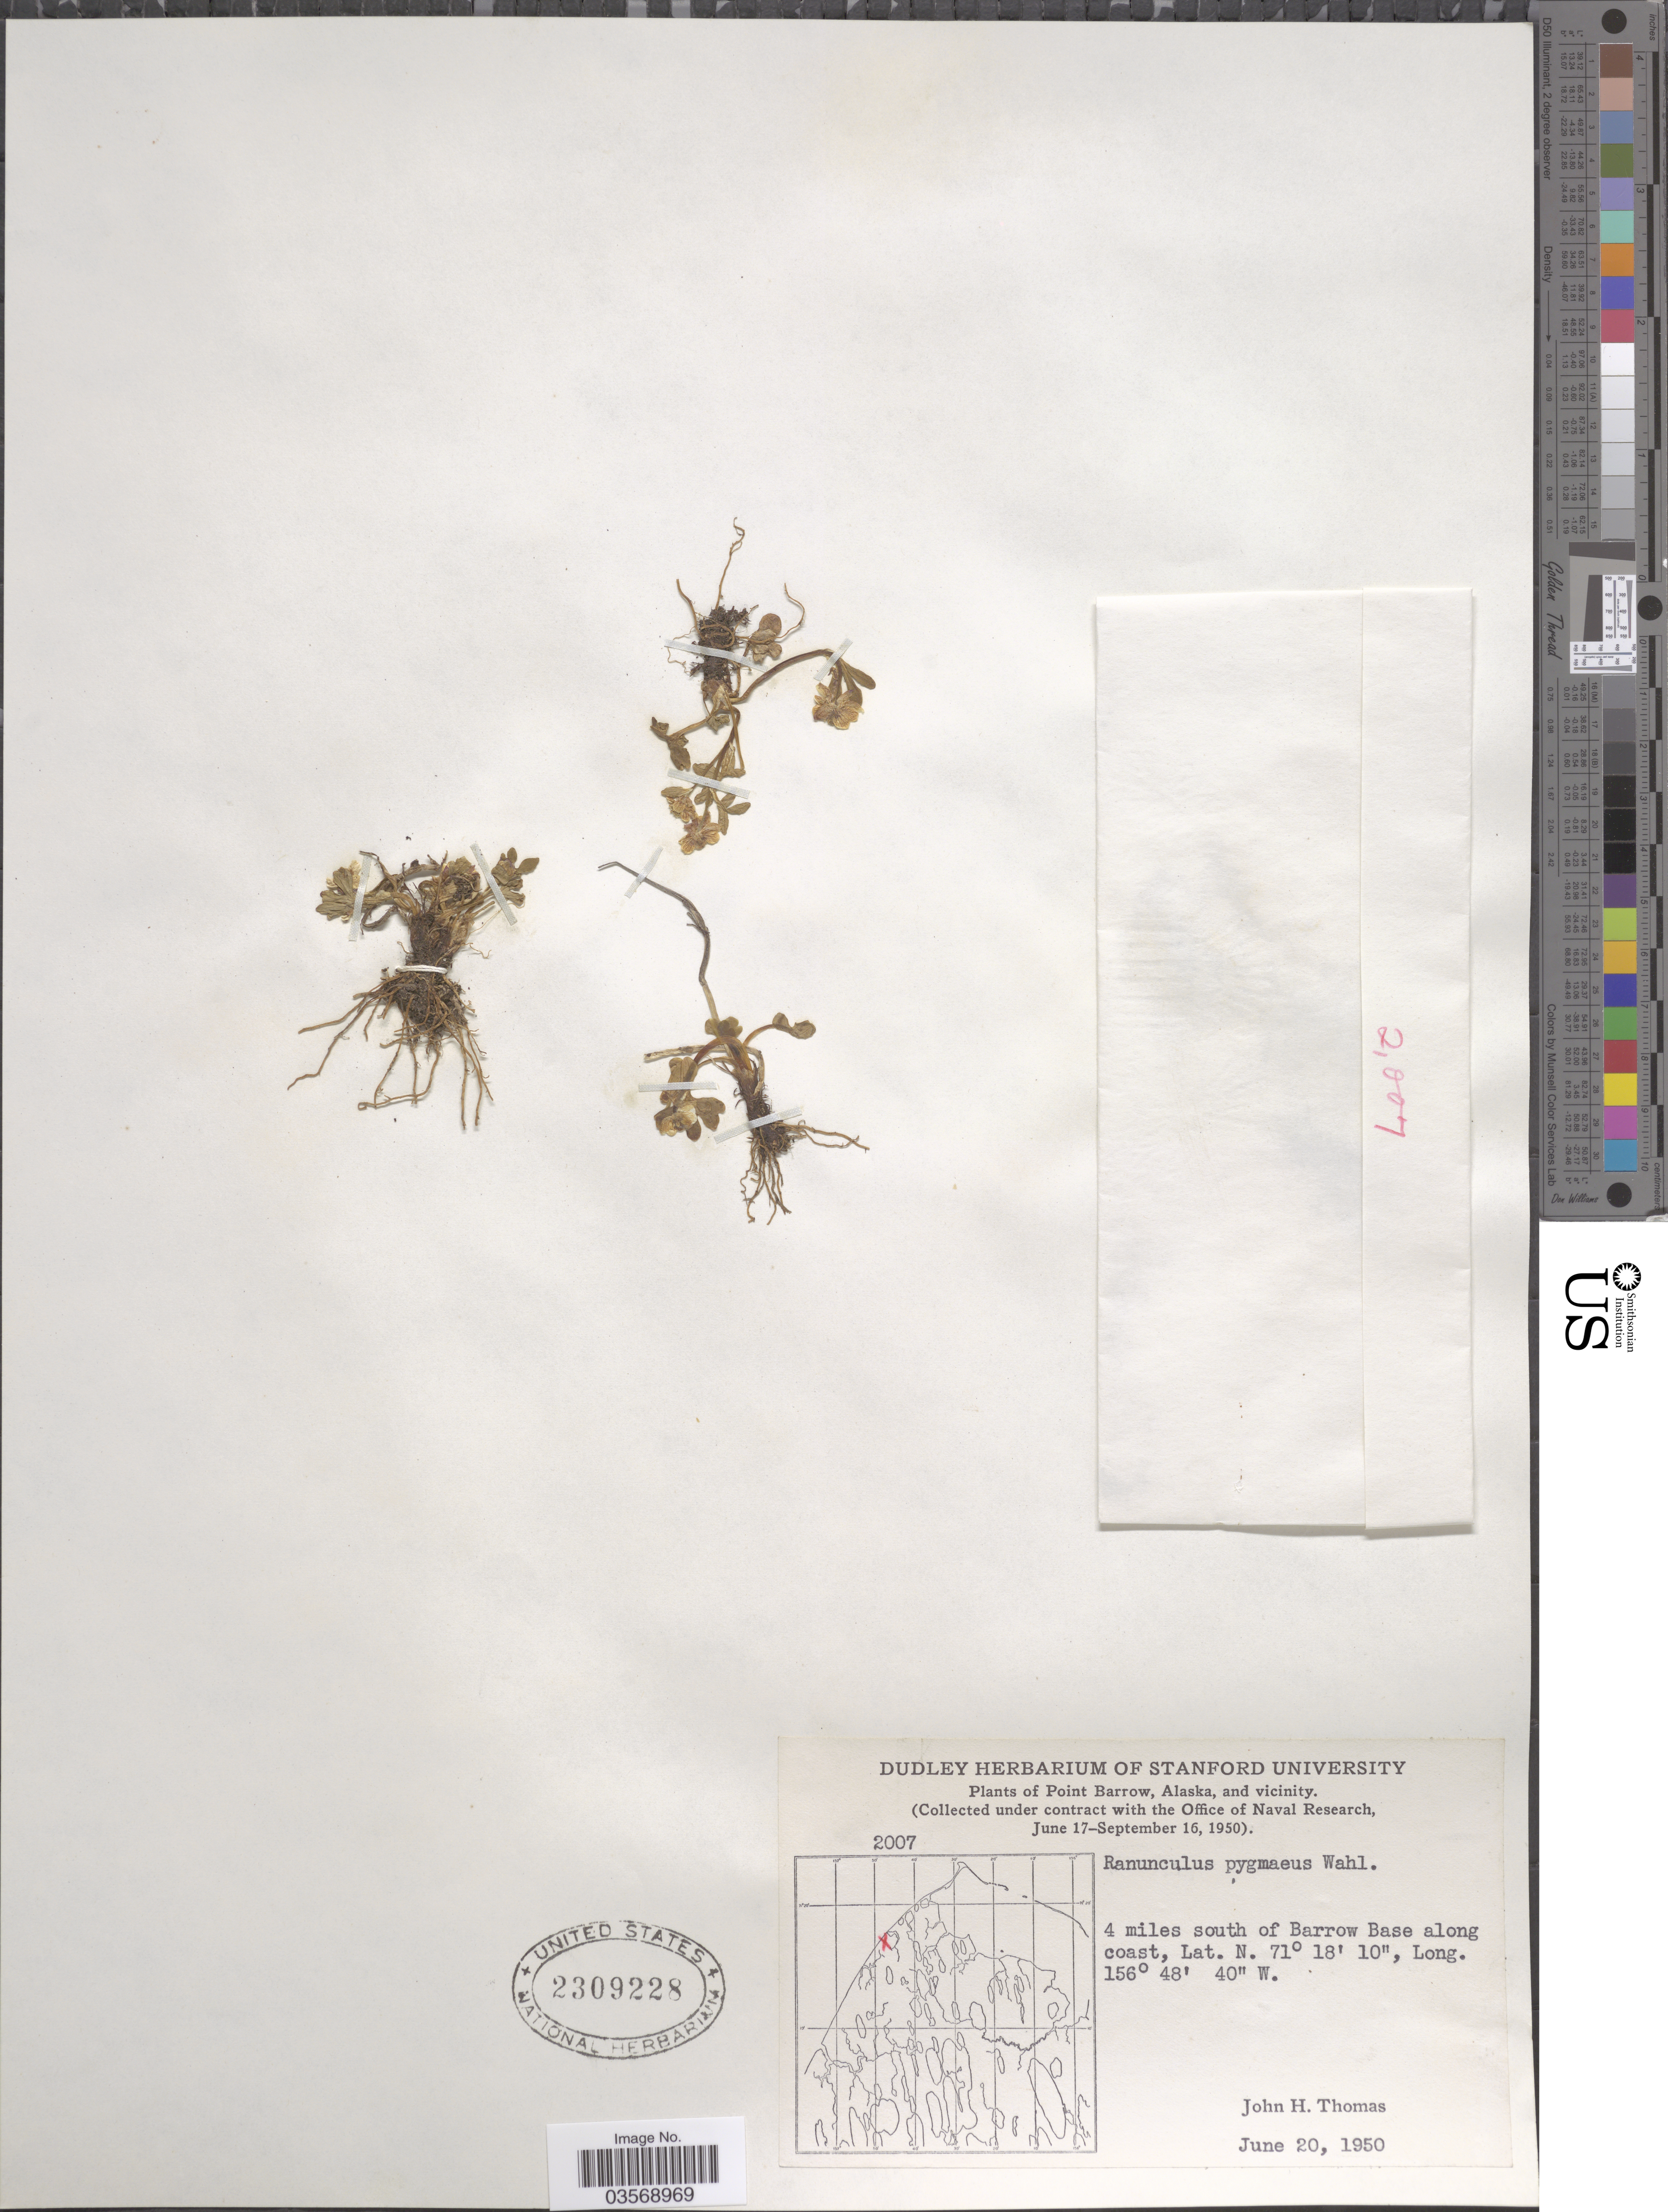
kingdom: Plantae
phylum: Tracheophyta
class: Magnoliopsida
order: Ranunculales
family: Ranunculaceae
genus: Ranunculus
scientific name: Ranunculus pygmaeus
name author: Wahlenb.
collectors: J. H. Thomas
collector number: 2007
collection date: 1950-06-20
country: United States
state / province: Alaska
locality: Point Barrow, Alaska, and vicinity. 4 miles south of Barrow Base along coast.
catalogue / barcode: US 2309228